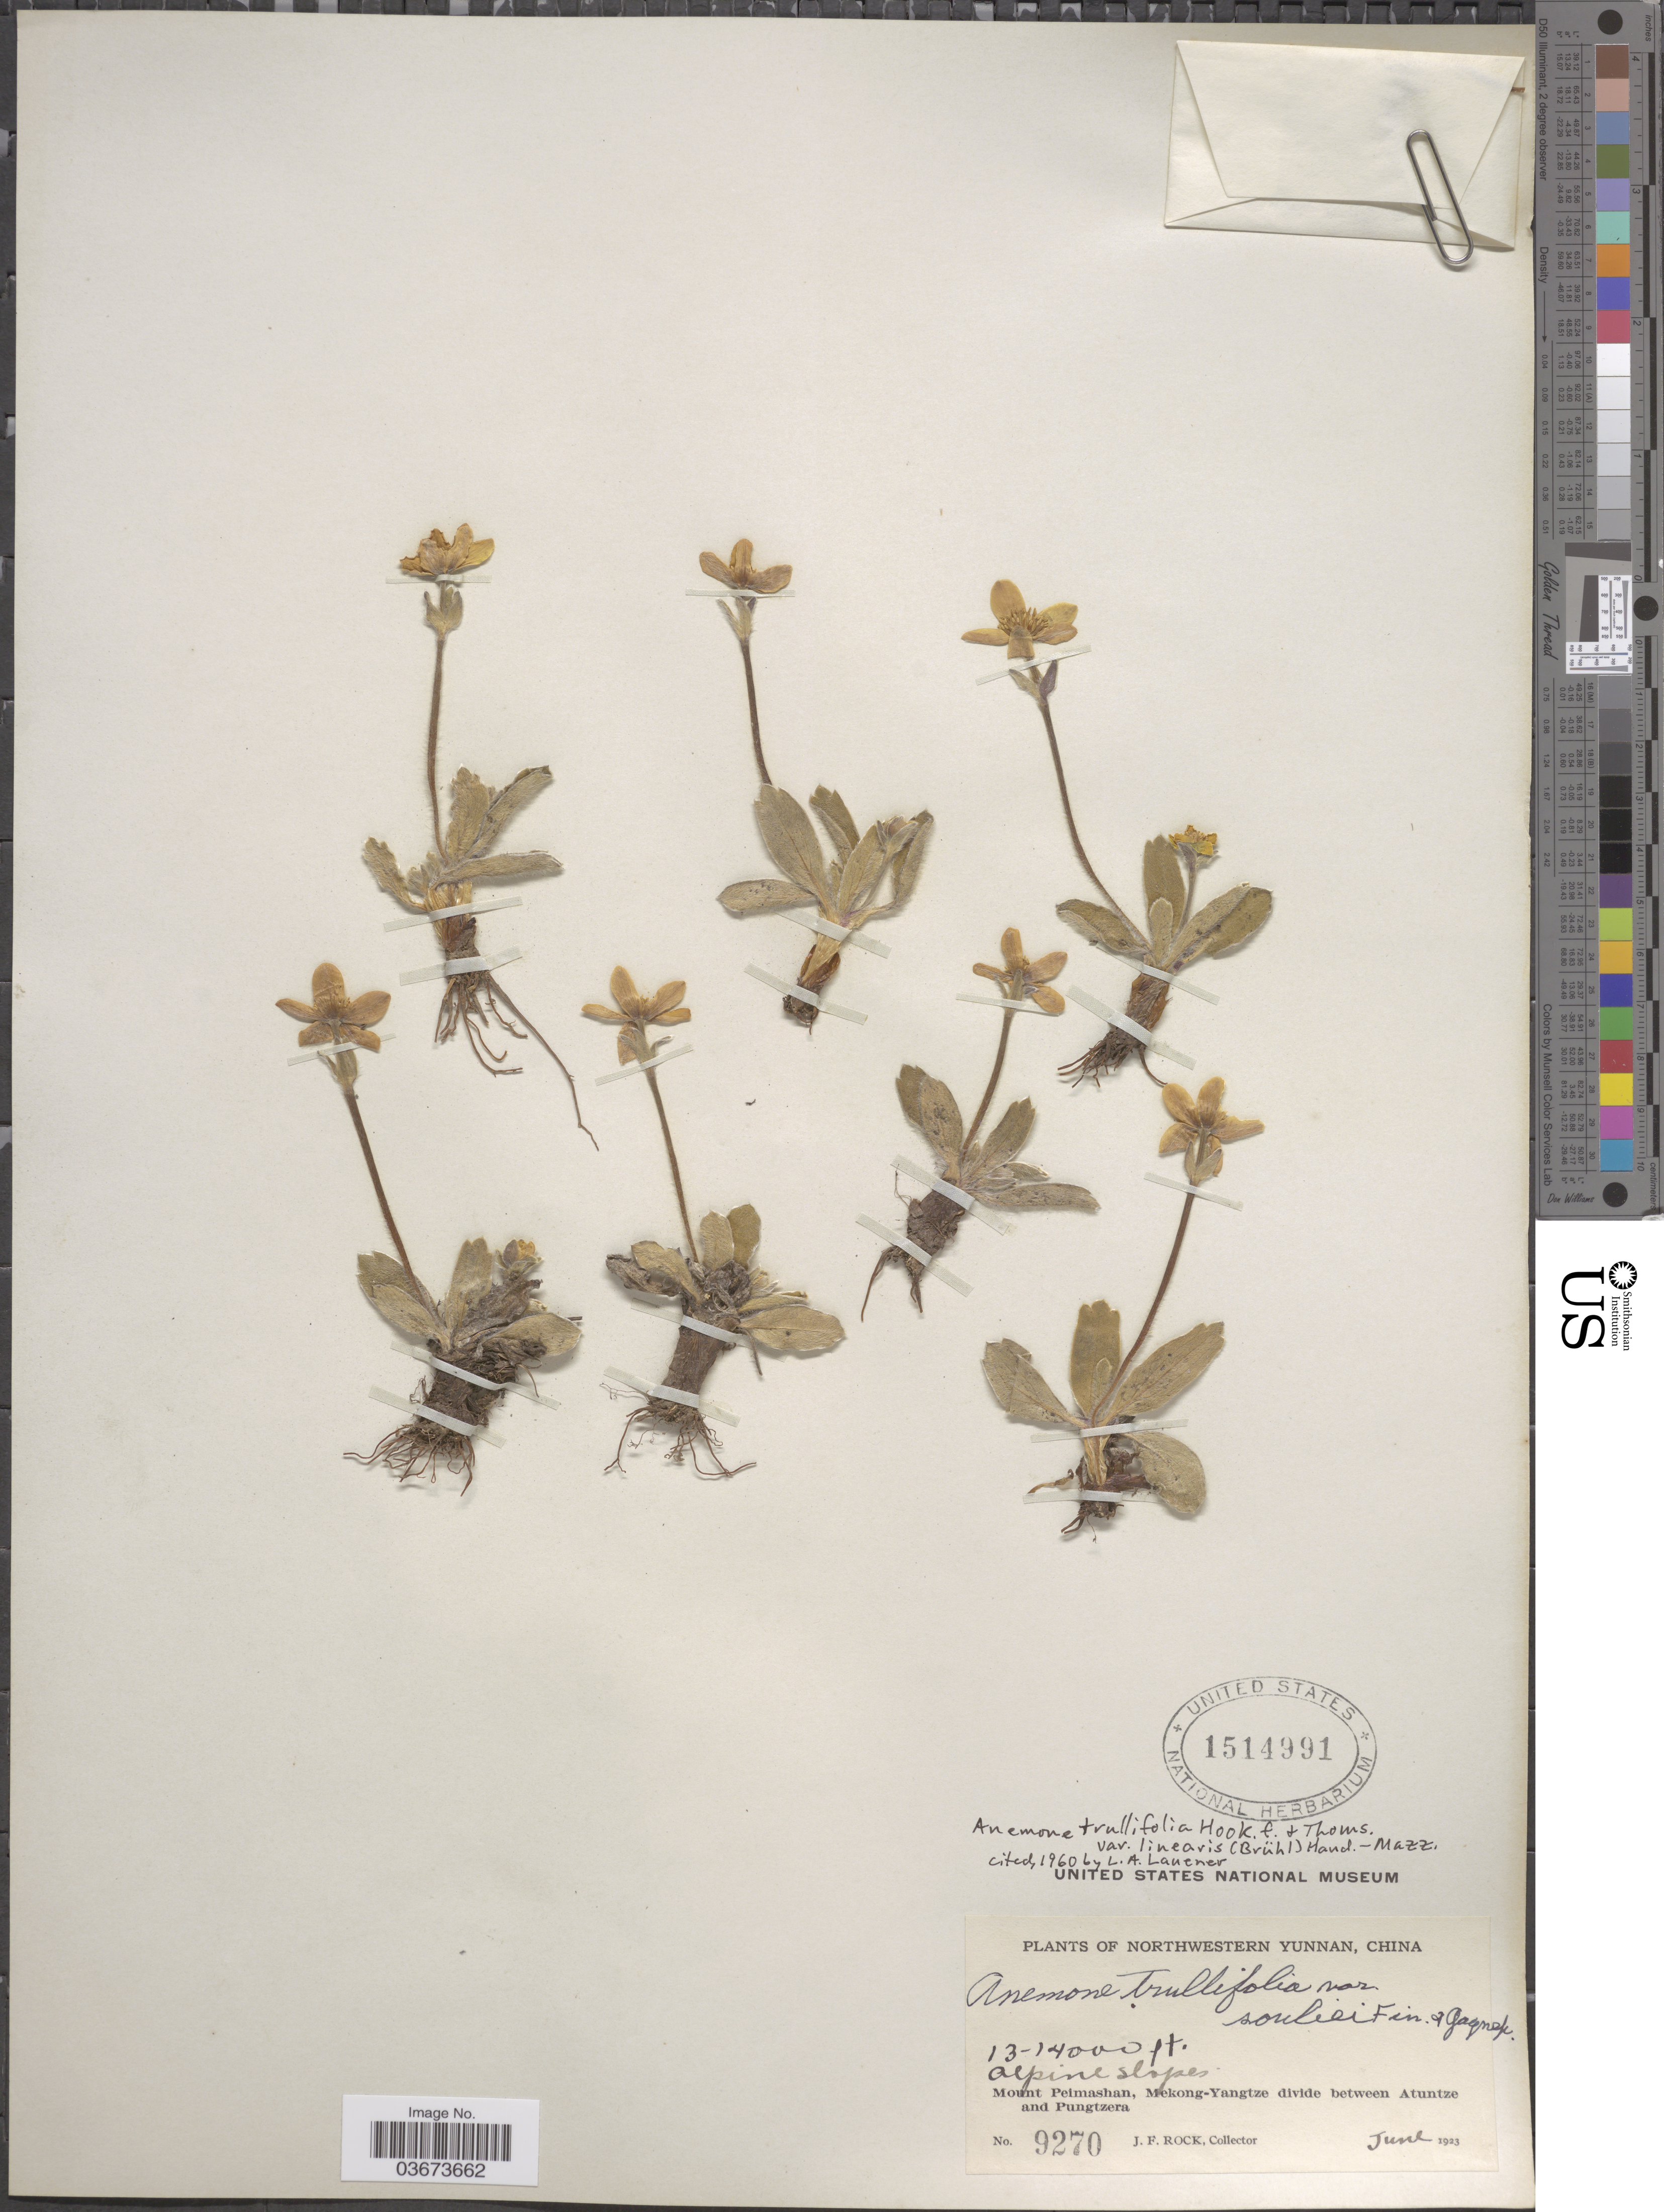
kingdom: Plantae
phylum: Tracheophyta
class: Magnoliopsida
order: Ranunculales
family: Ranunculaceae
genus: Anemone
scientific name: Anemone coelestina var. linearis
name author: (Brühl) Ziman & B.E. Dutton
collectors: J. Rock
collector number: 9270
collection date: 1923-06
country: China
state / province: Yunnan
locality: Northwestern Yunnan. Mount Peimashan, Mekon-Yangtze divide between Atuntze and Pungtzera.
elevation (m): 3962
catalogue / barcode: US 1514991